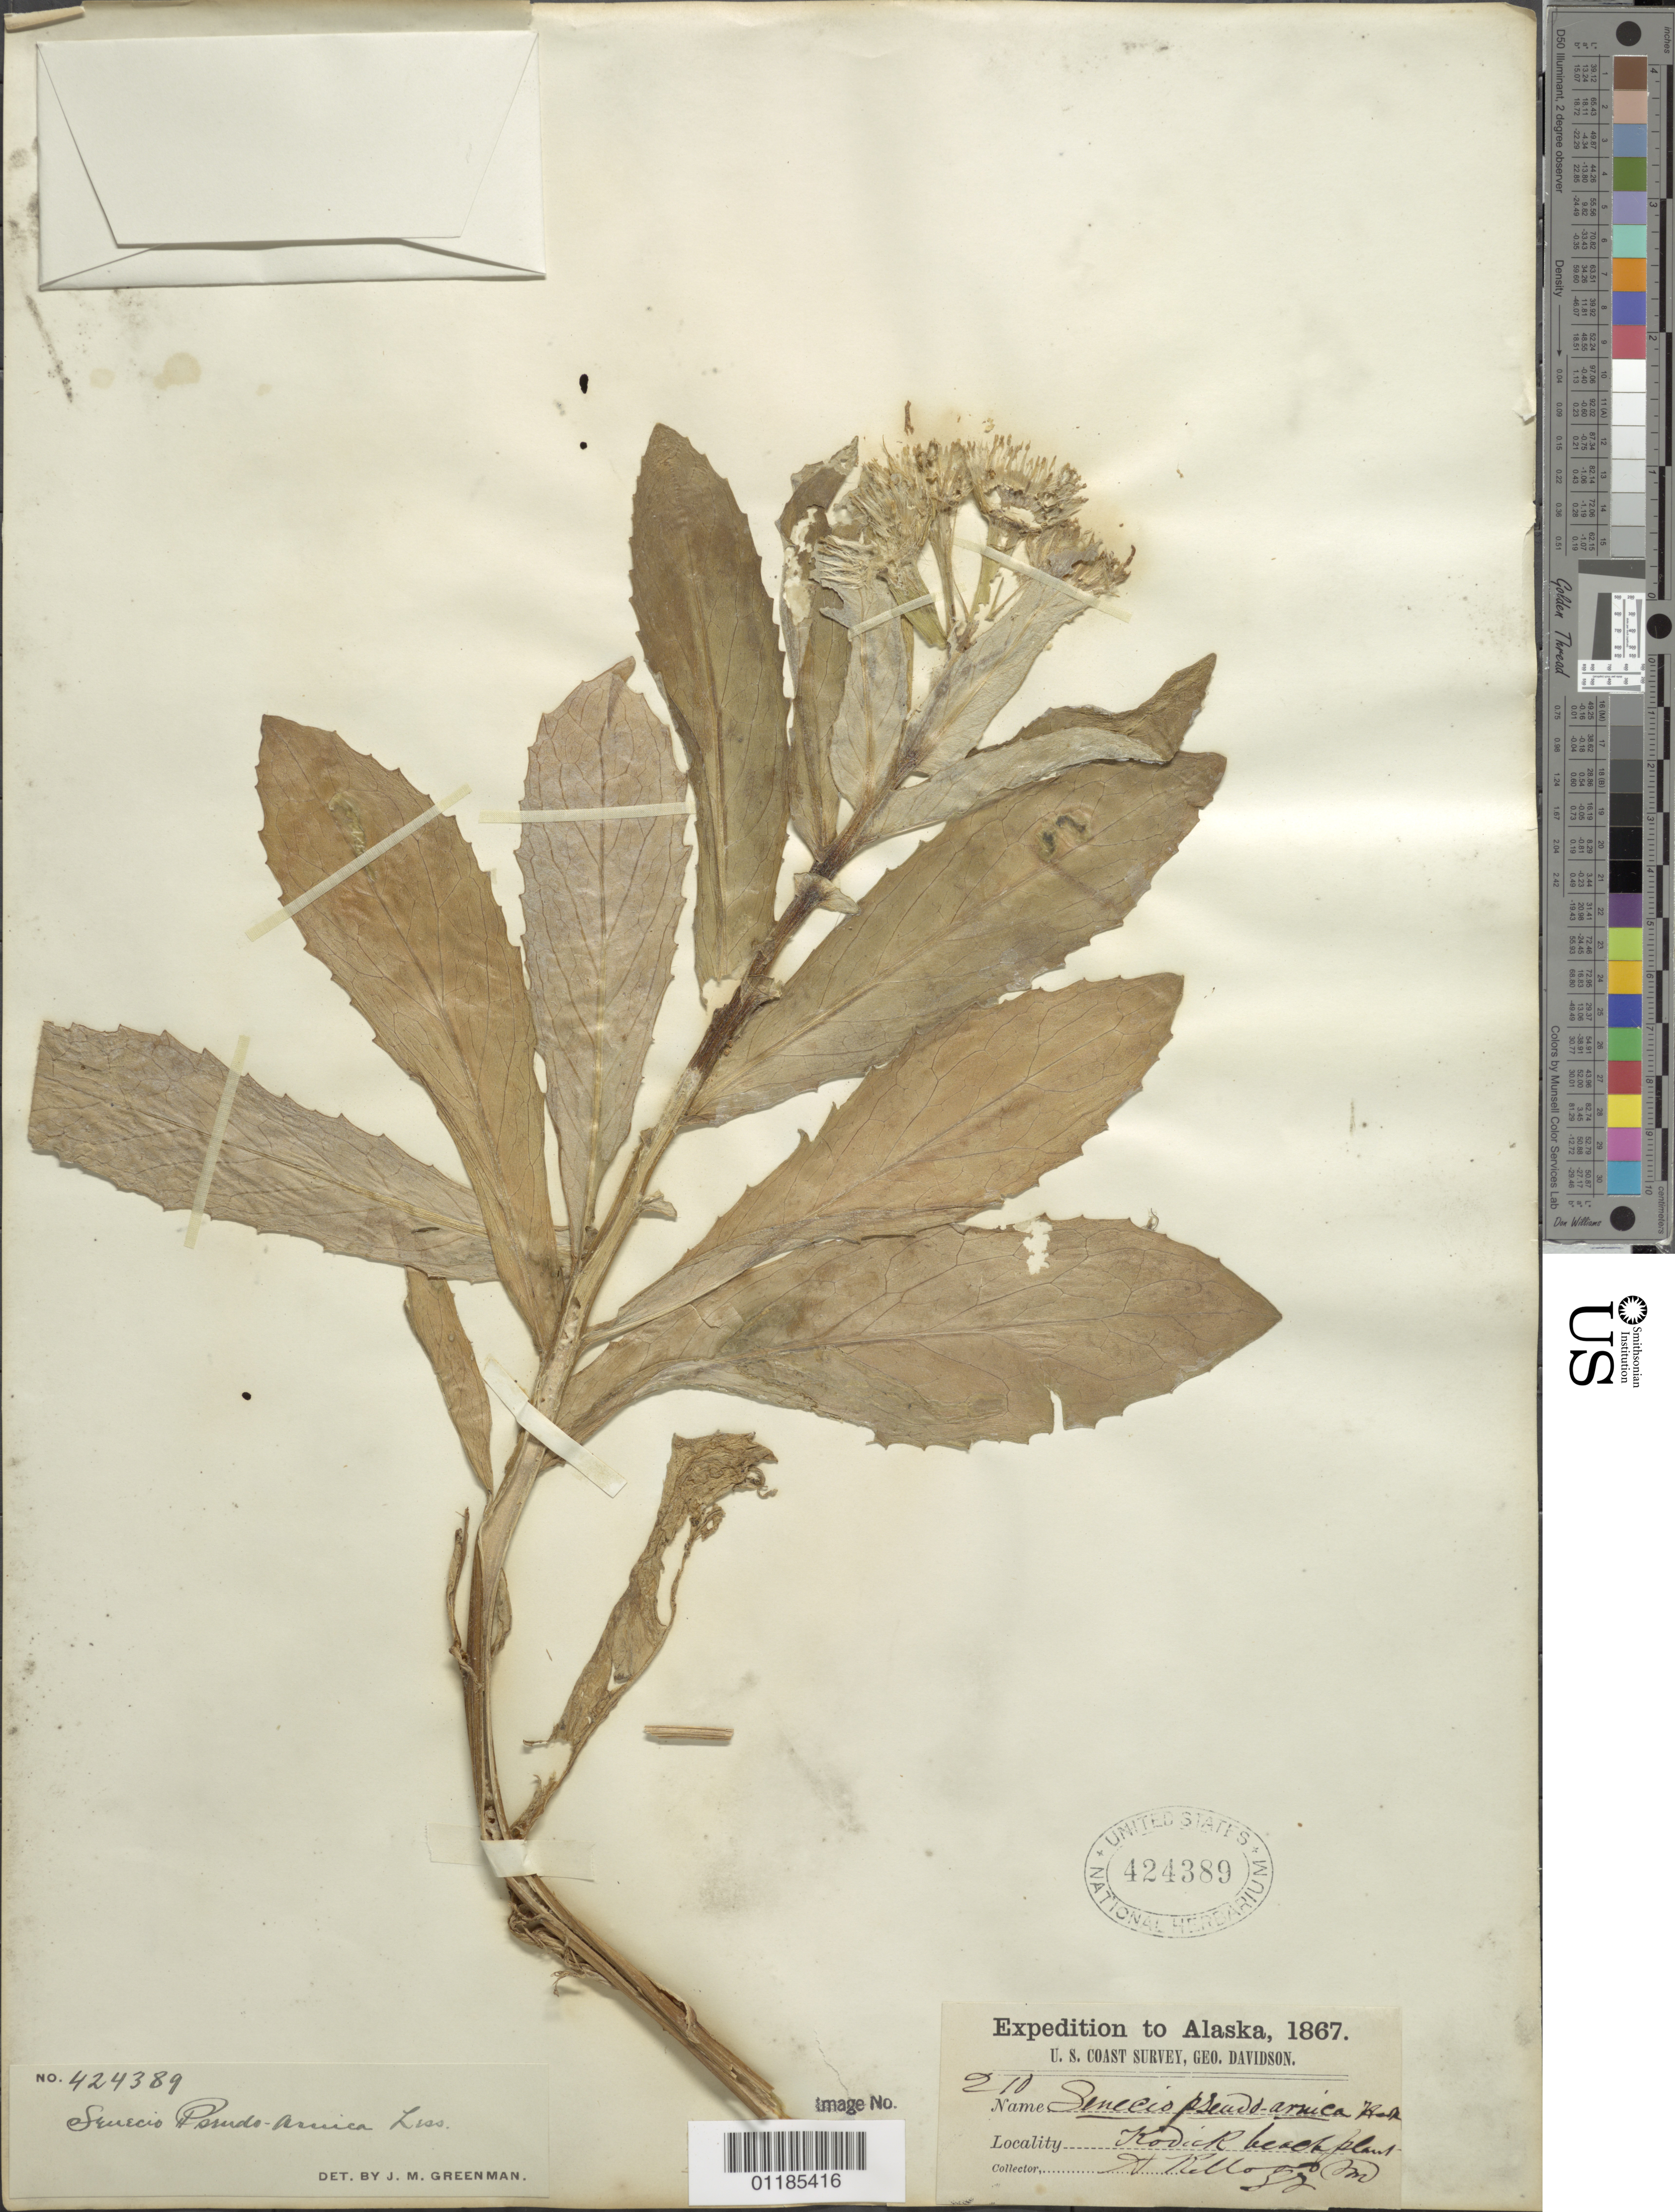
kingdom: Plantae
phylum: Tracheophyta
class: Magnoliopsida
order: Asterales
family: Asteraceae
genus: Senecio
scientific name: Senecio pseudo-elegans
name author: Less.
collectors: A. Kellogg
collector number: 210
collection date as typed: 1867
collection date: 1867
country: United States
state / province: Alaska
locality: Kodiak.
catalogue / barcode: US 424389